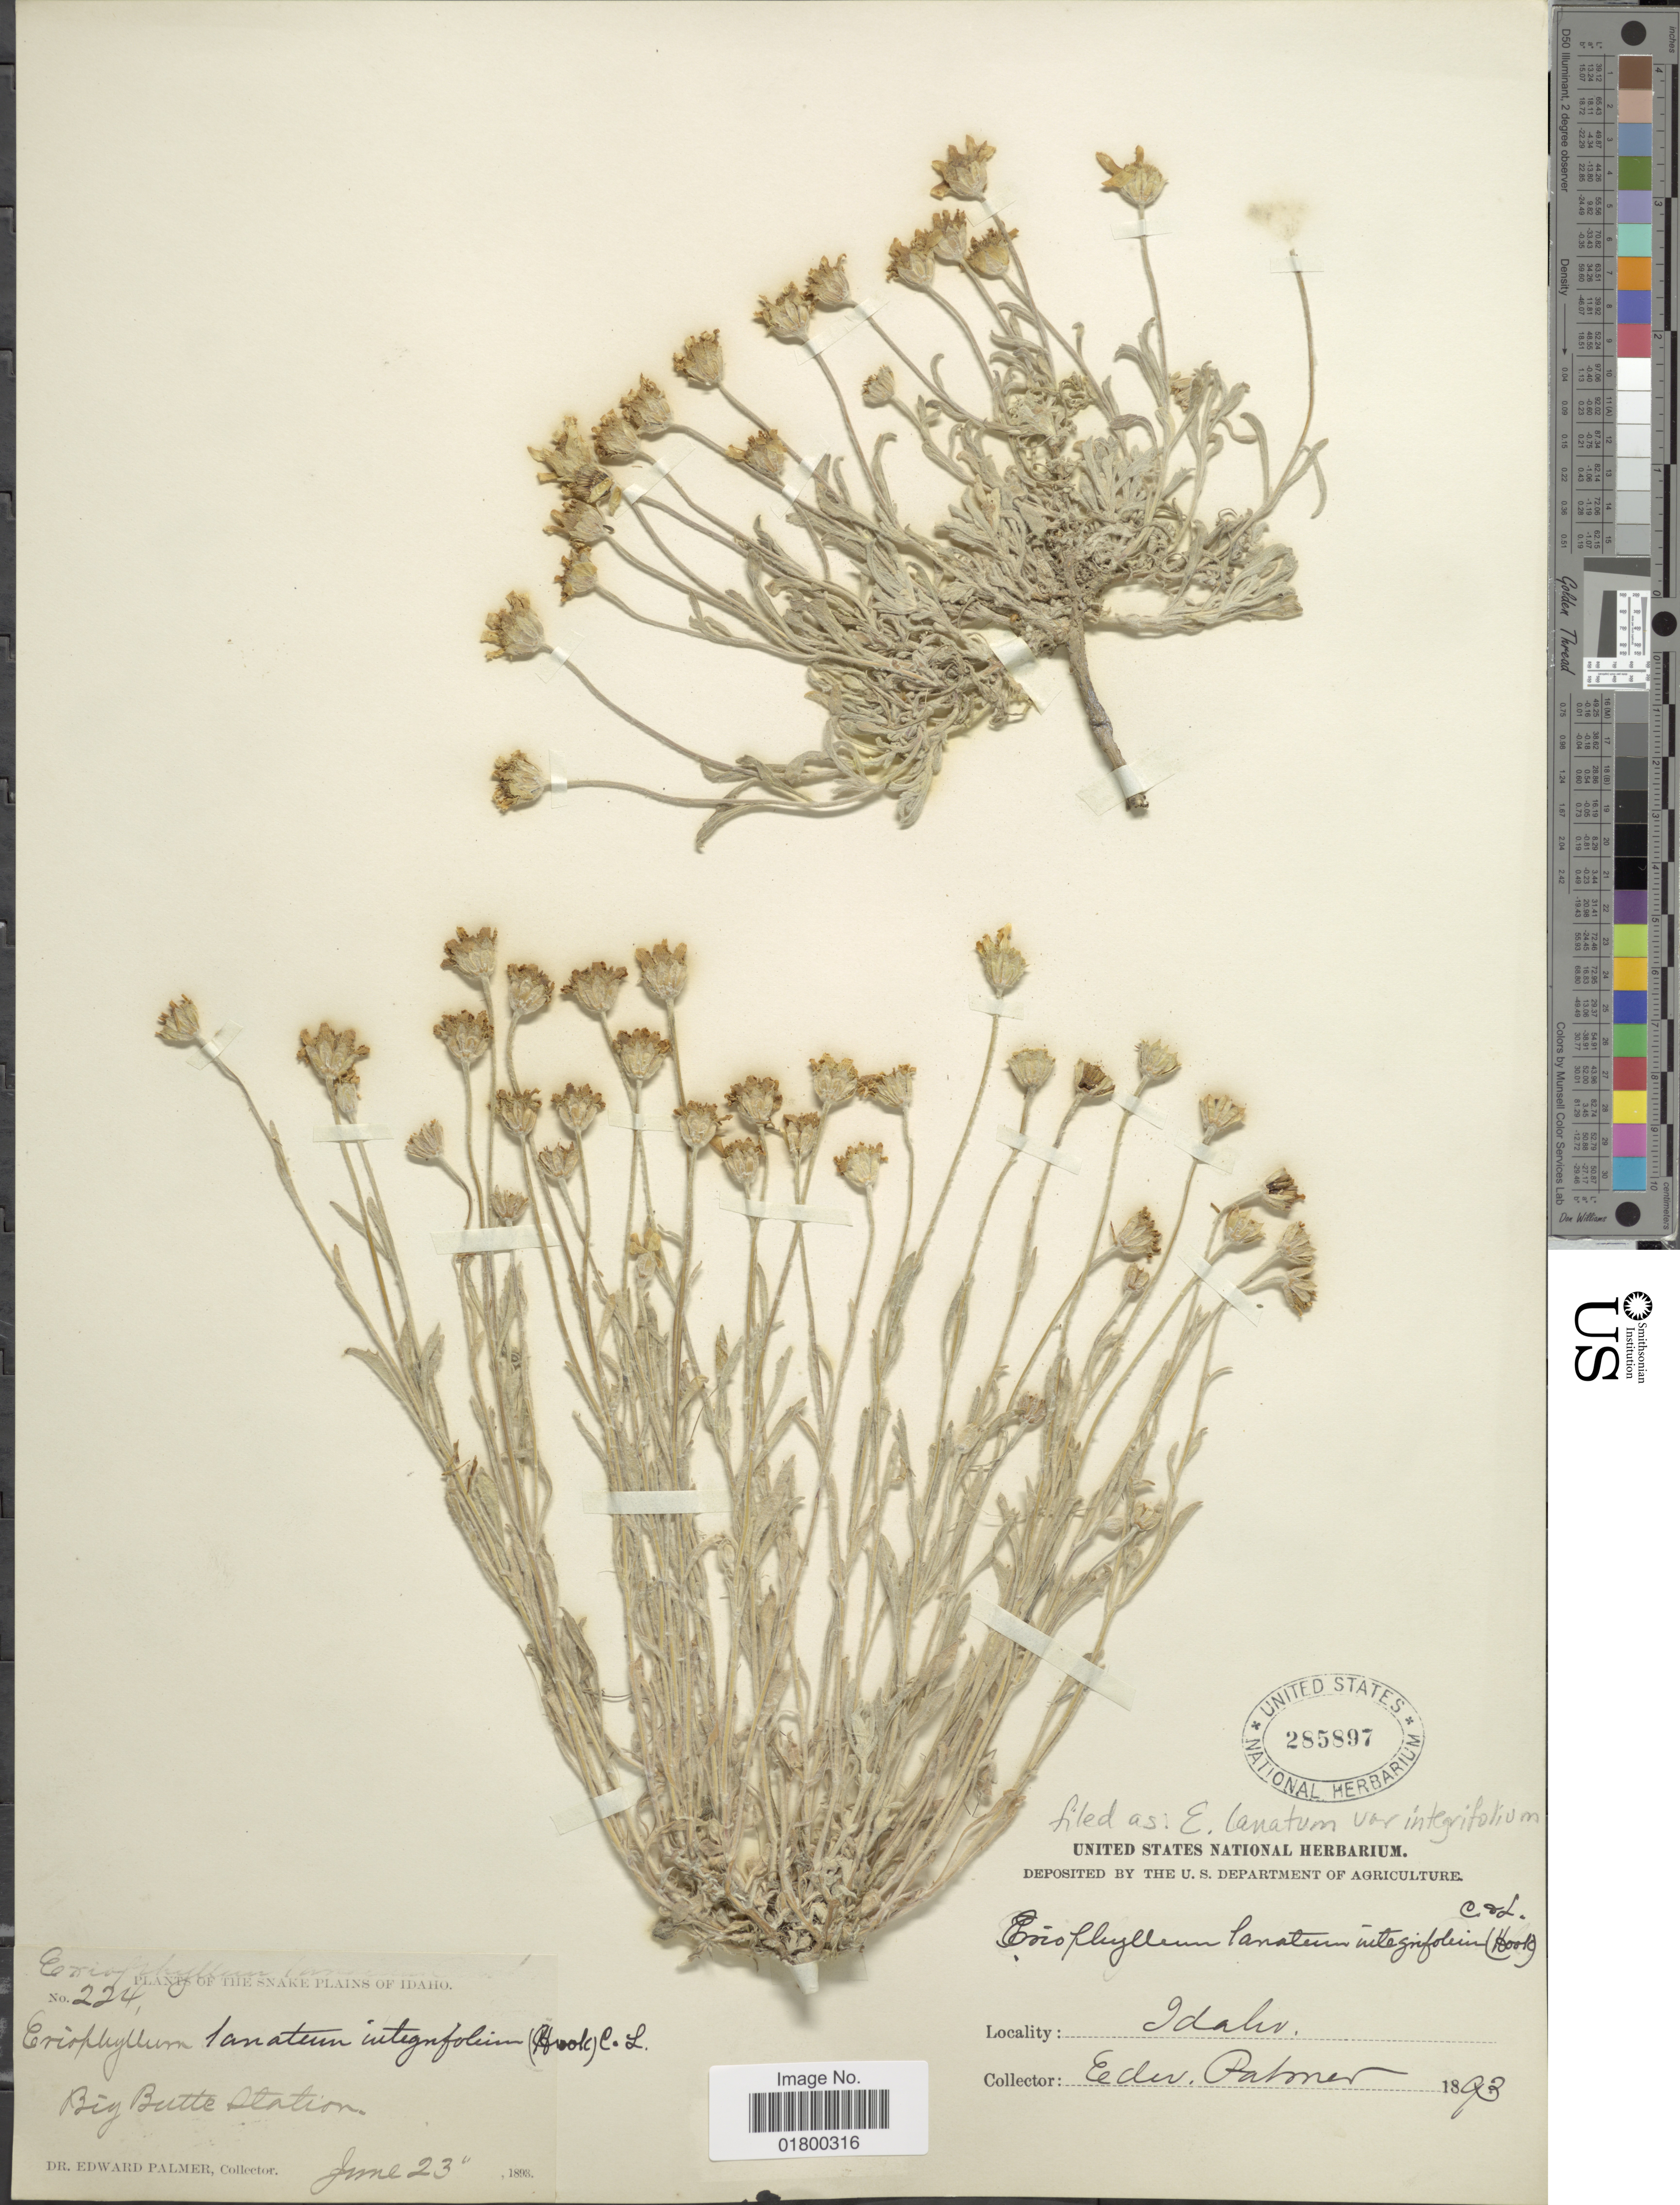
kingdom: Plantae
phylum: Tracheophyta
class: Magnoliopsida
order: Asterales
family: Asteraceae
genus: Eriophyllum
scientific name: Eriophyllum lanatum var. integrifolium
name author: (Hook.) Smiley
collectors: E. Palmer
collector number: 224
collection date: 1898-06-23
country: United States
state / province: Idaho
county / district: Butte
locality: Big BUtte Station, The Snake Plains Idaho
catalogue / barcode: US 285897